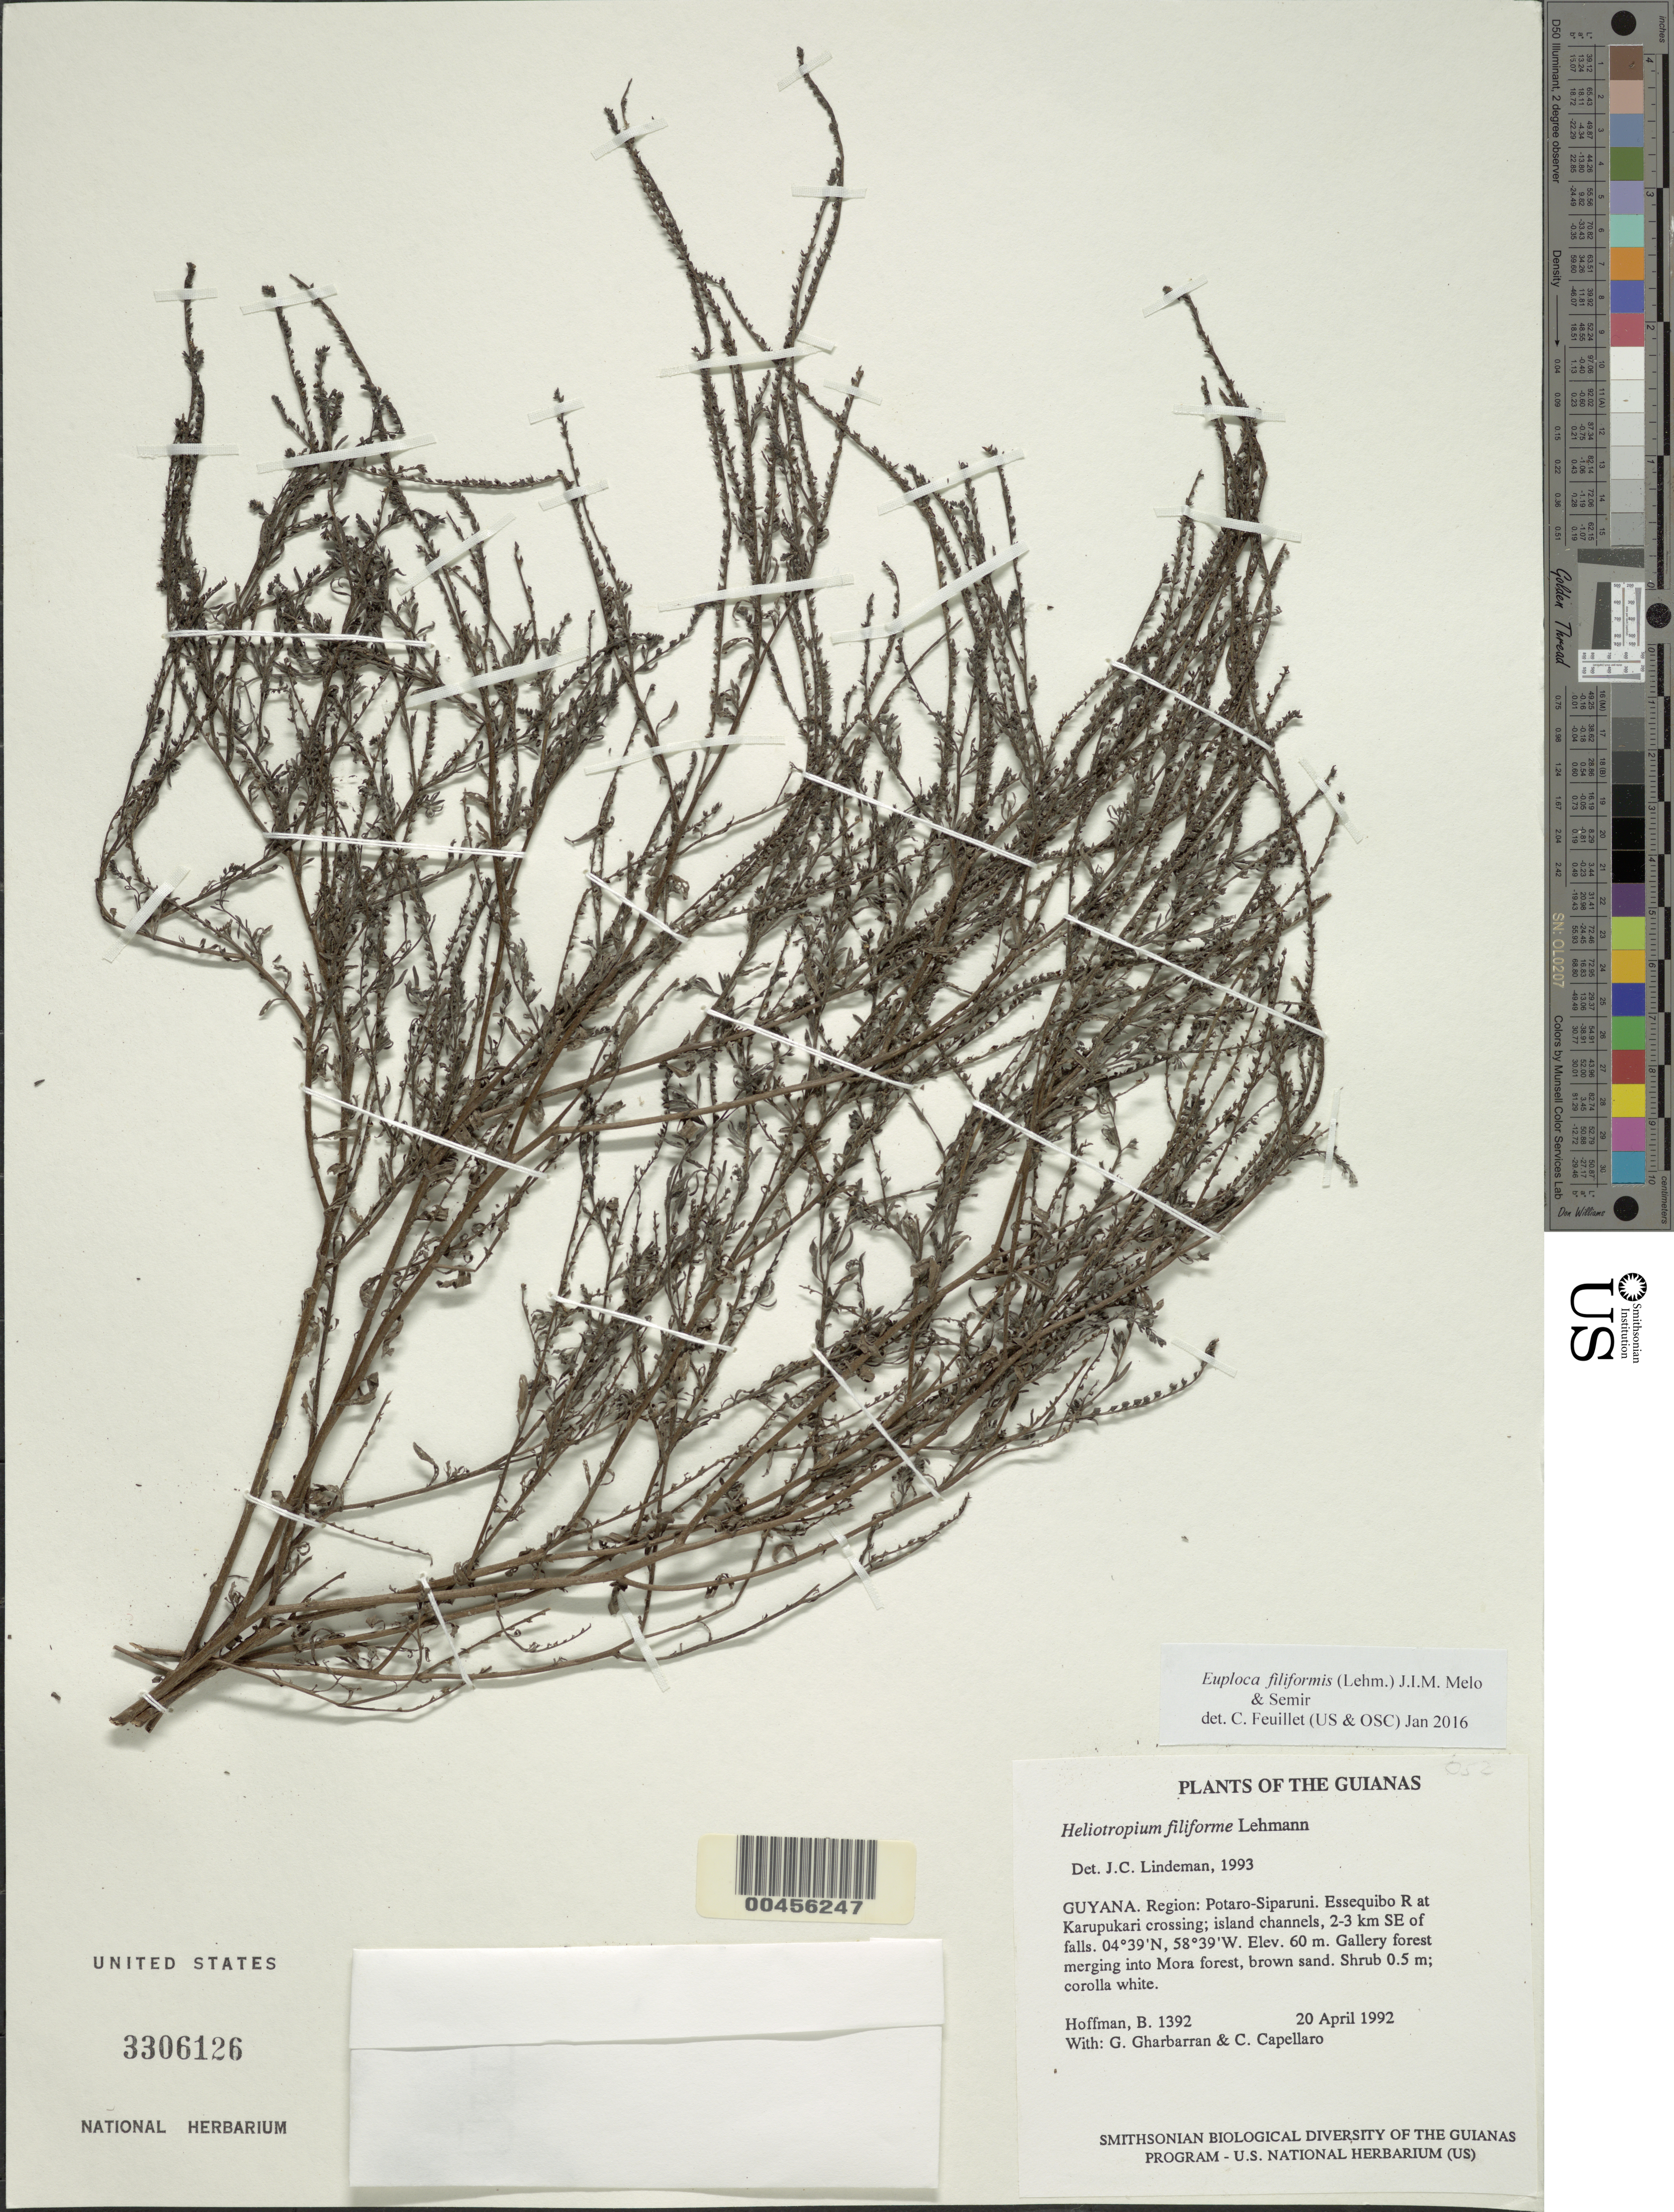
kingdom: Plantae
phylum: Tracheophyta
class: Magnoliopsida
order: Boraginales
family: Heliotropiaceae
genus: Euploca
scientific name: Euploca filiformis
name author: (Lehm.) J.I.M. Melo & Semir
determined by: Feuillet, C.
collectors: B. Hoffman, G. Gharbarran & C. Capellaro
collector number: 1392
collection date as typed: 20 April 1992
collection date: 1992-04-20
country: Guyana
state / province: Potaro-Siparuni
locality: Essequibo River at Karupukari crossing; island channels, 2-3 km SE of falls. Iwokrama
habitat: Gallery forest merging into Mora forest, brown sand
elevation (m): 60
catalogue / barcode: US 3306126